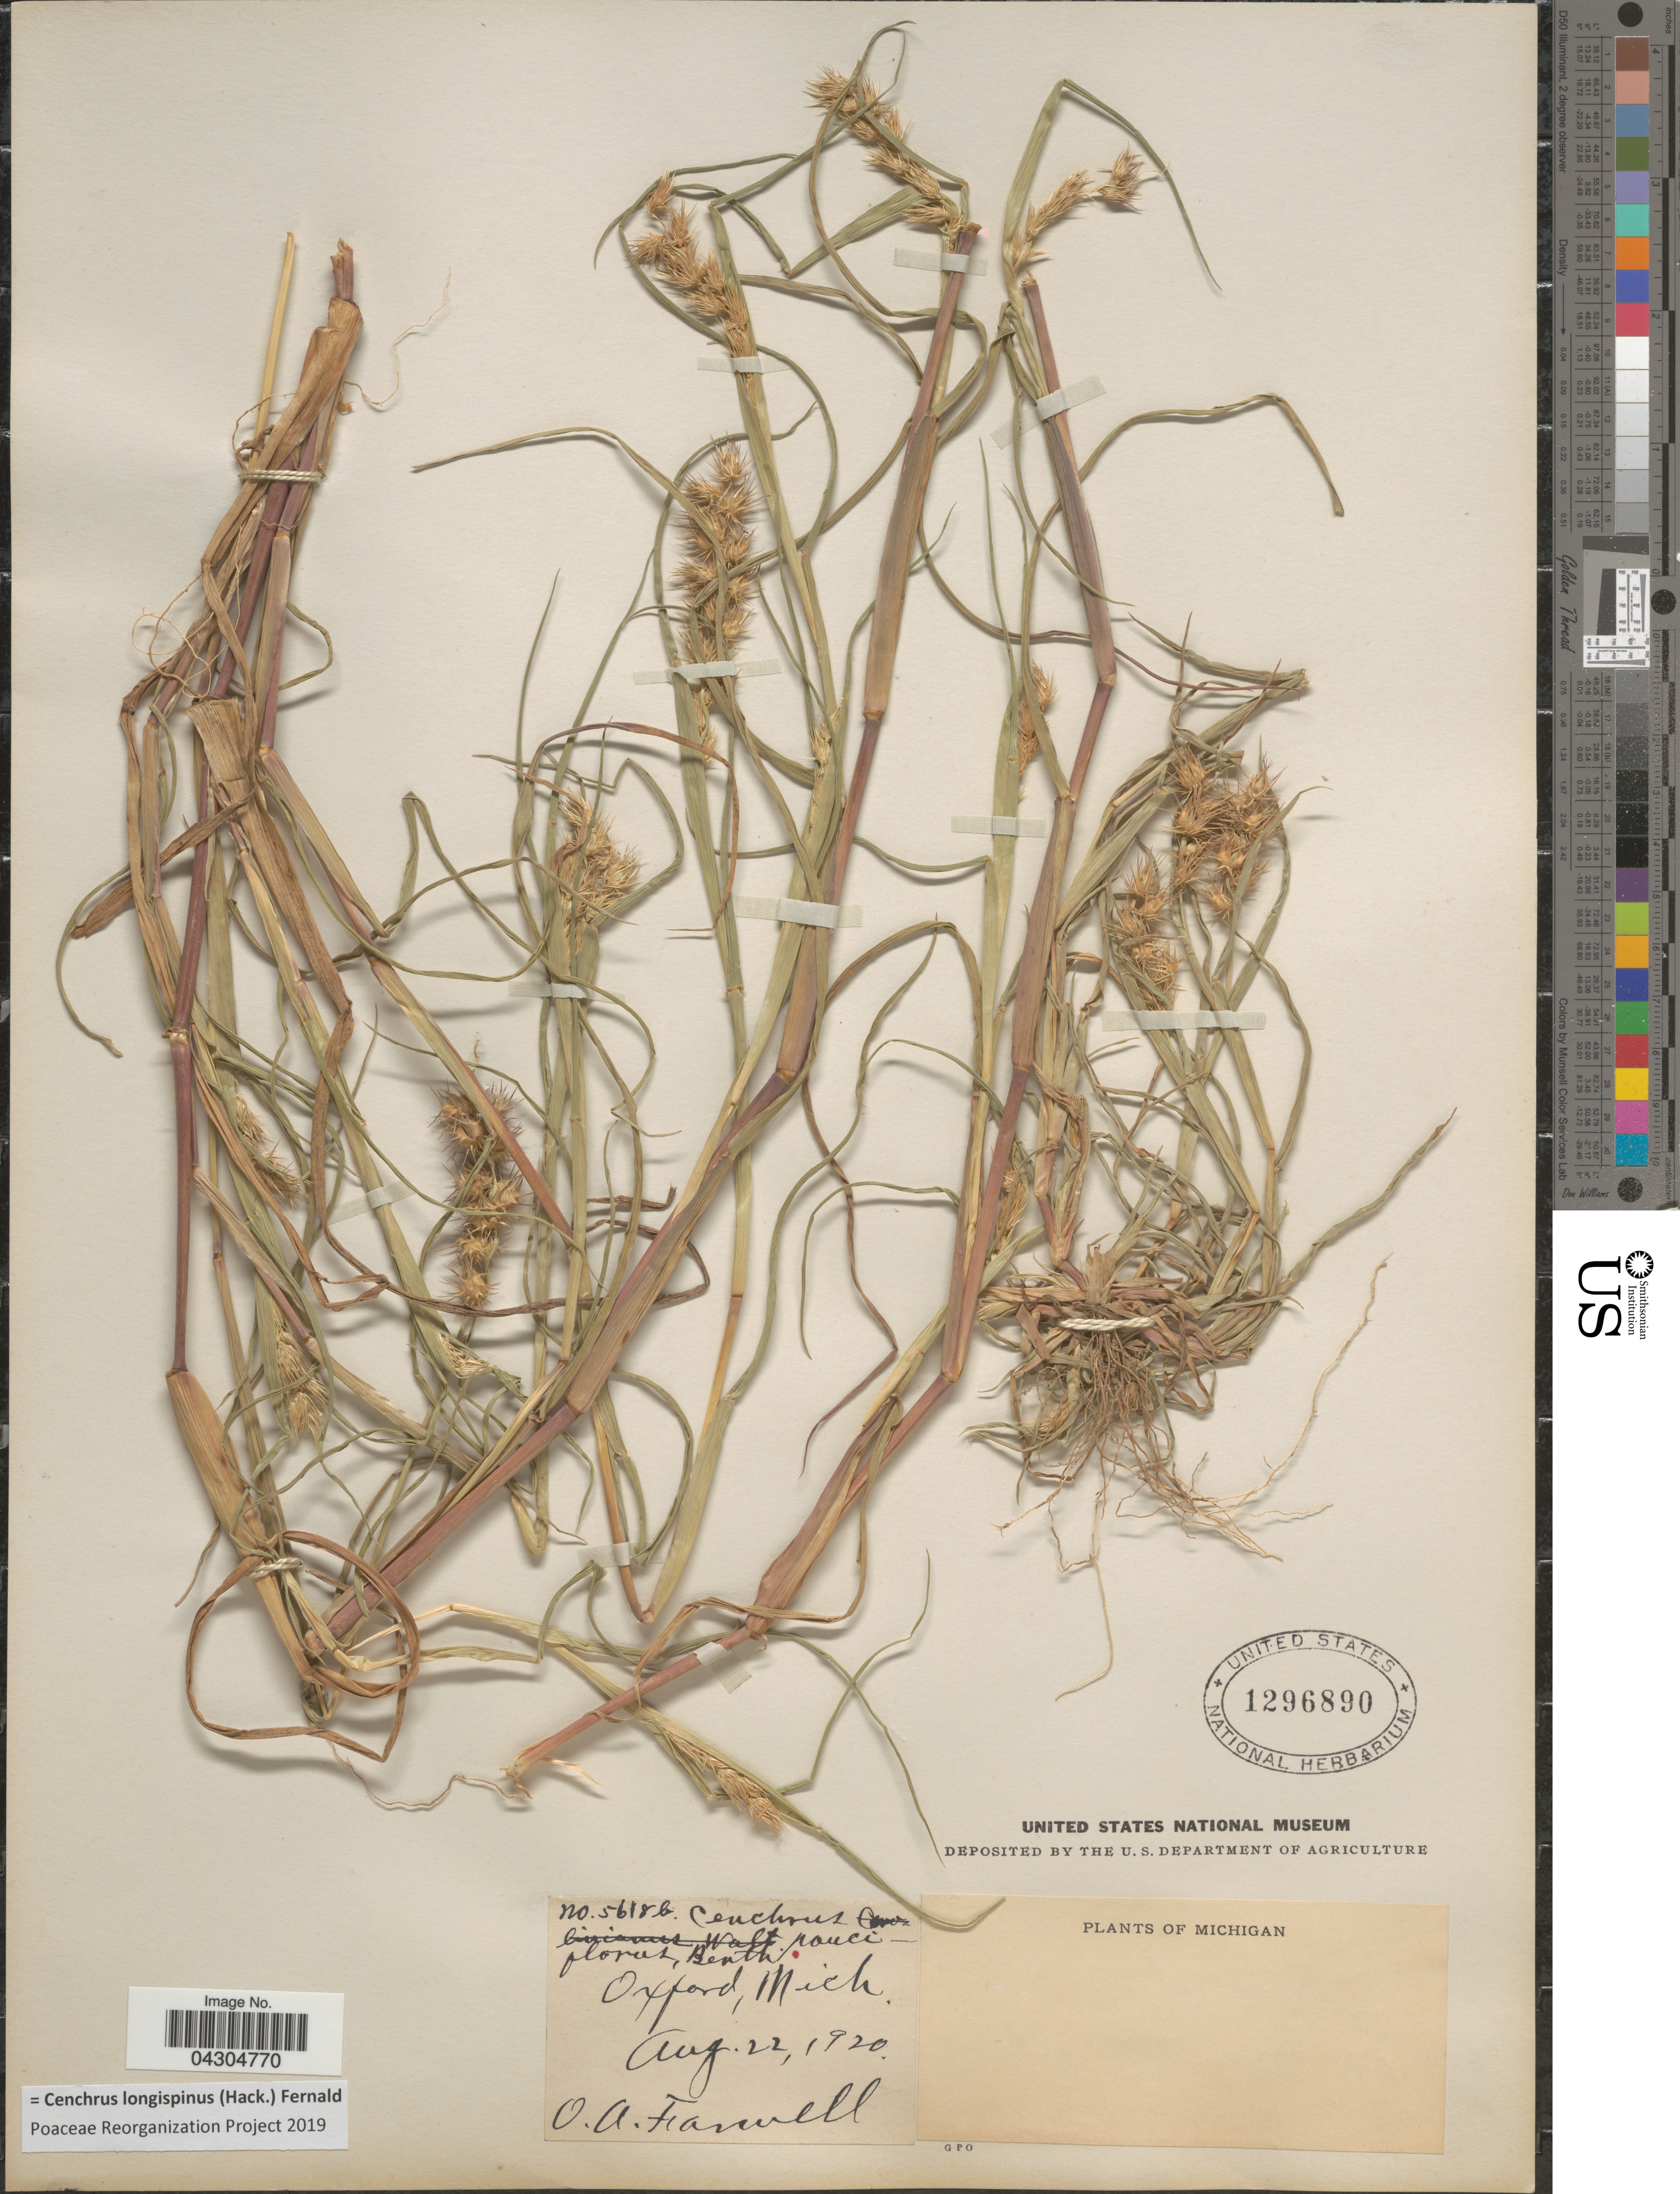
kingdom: Plantae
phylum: Tracheophyta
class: Liliopsida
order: Poales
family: Poaceae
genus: Cenchrus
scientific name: Cenchrus longispinus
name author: (Hack.) Fernald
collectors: O. Farwell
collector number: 5618b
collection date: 1920-08-22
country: United States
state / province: Michigan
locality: Oxford.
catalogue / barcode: US 1296890